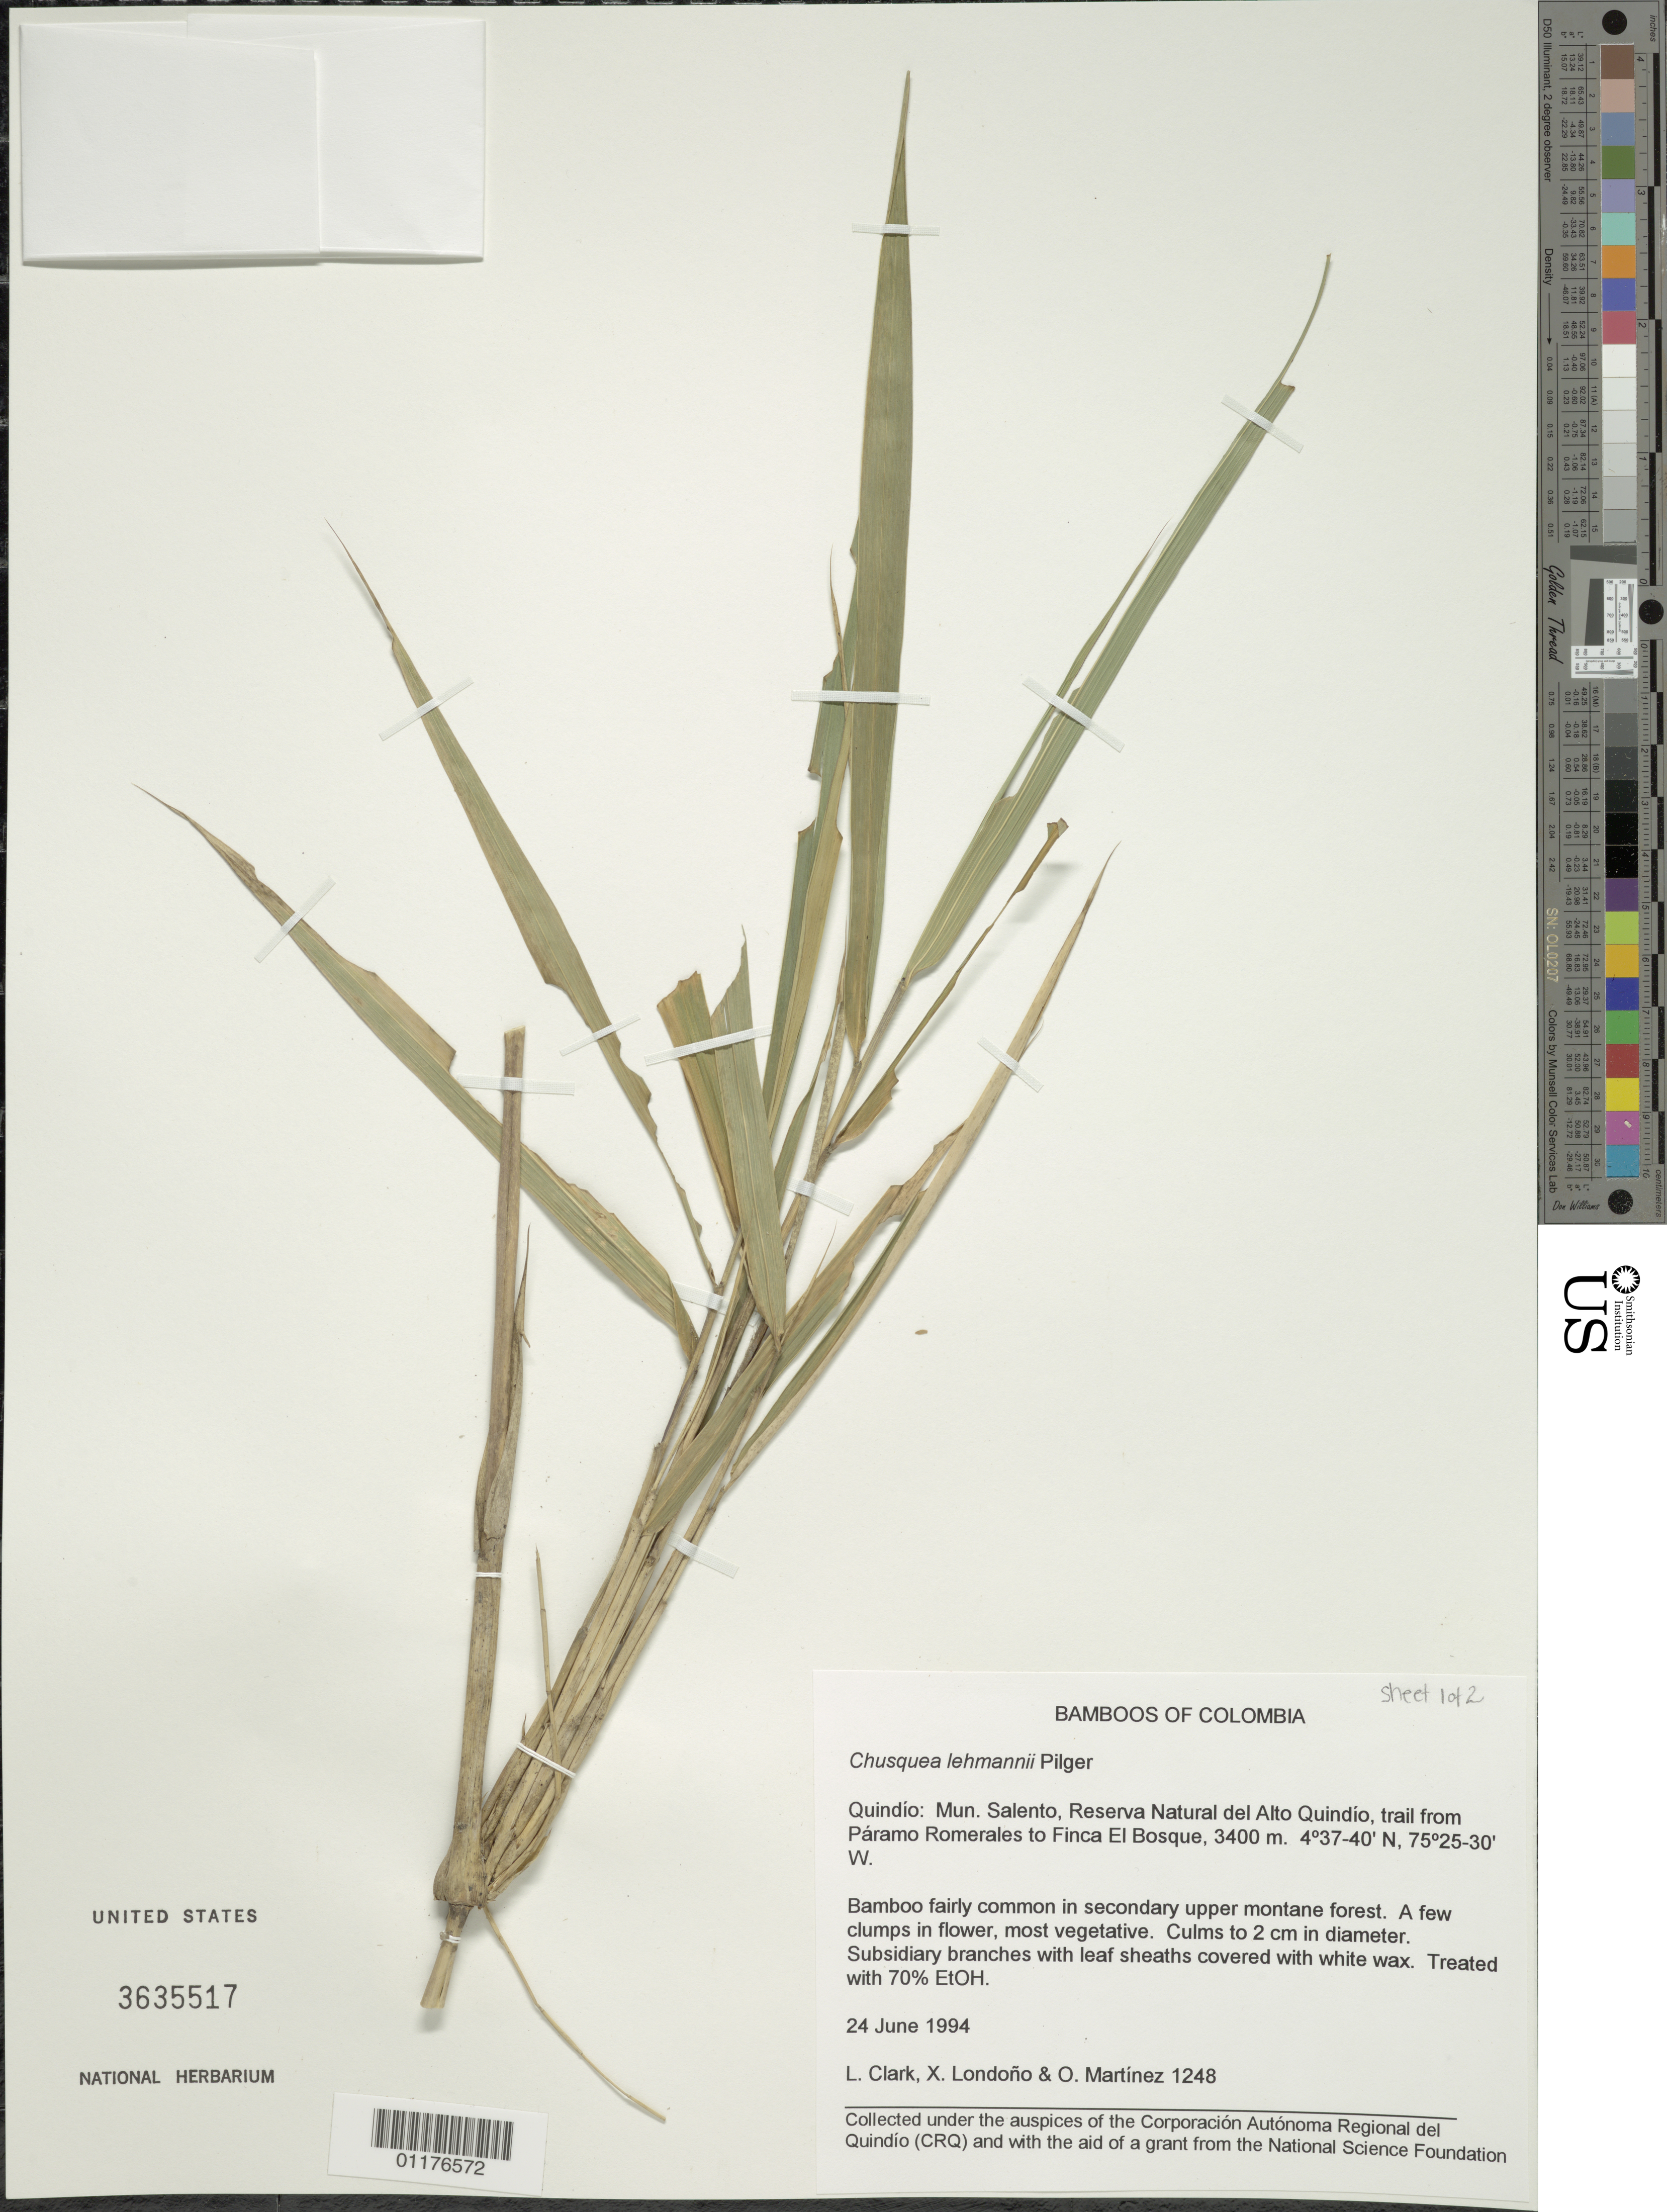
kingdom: Plantae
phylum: Tracheophyta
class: Liliopsida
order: Poales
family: Poaceae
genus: Chusquea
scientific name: Chusquea lehmannii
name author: Pilg.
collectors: L. G. Clark, X. Londoño & O. Martínez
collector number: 1248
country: Colombia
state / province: Quindío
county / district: Salento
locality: Reserva Natural del Alto Quindio, trail from Paramo Romnerales to Fica El Bosque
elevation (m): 3400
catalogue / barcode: US 3635517